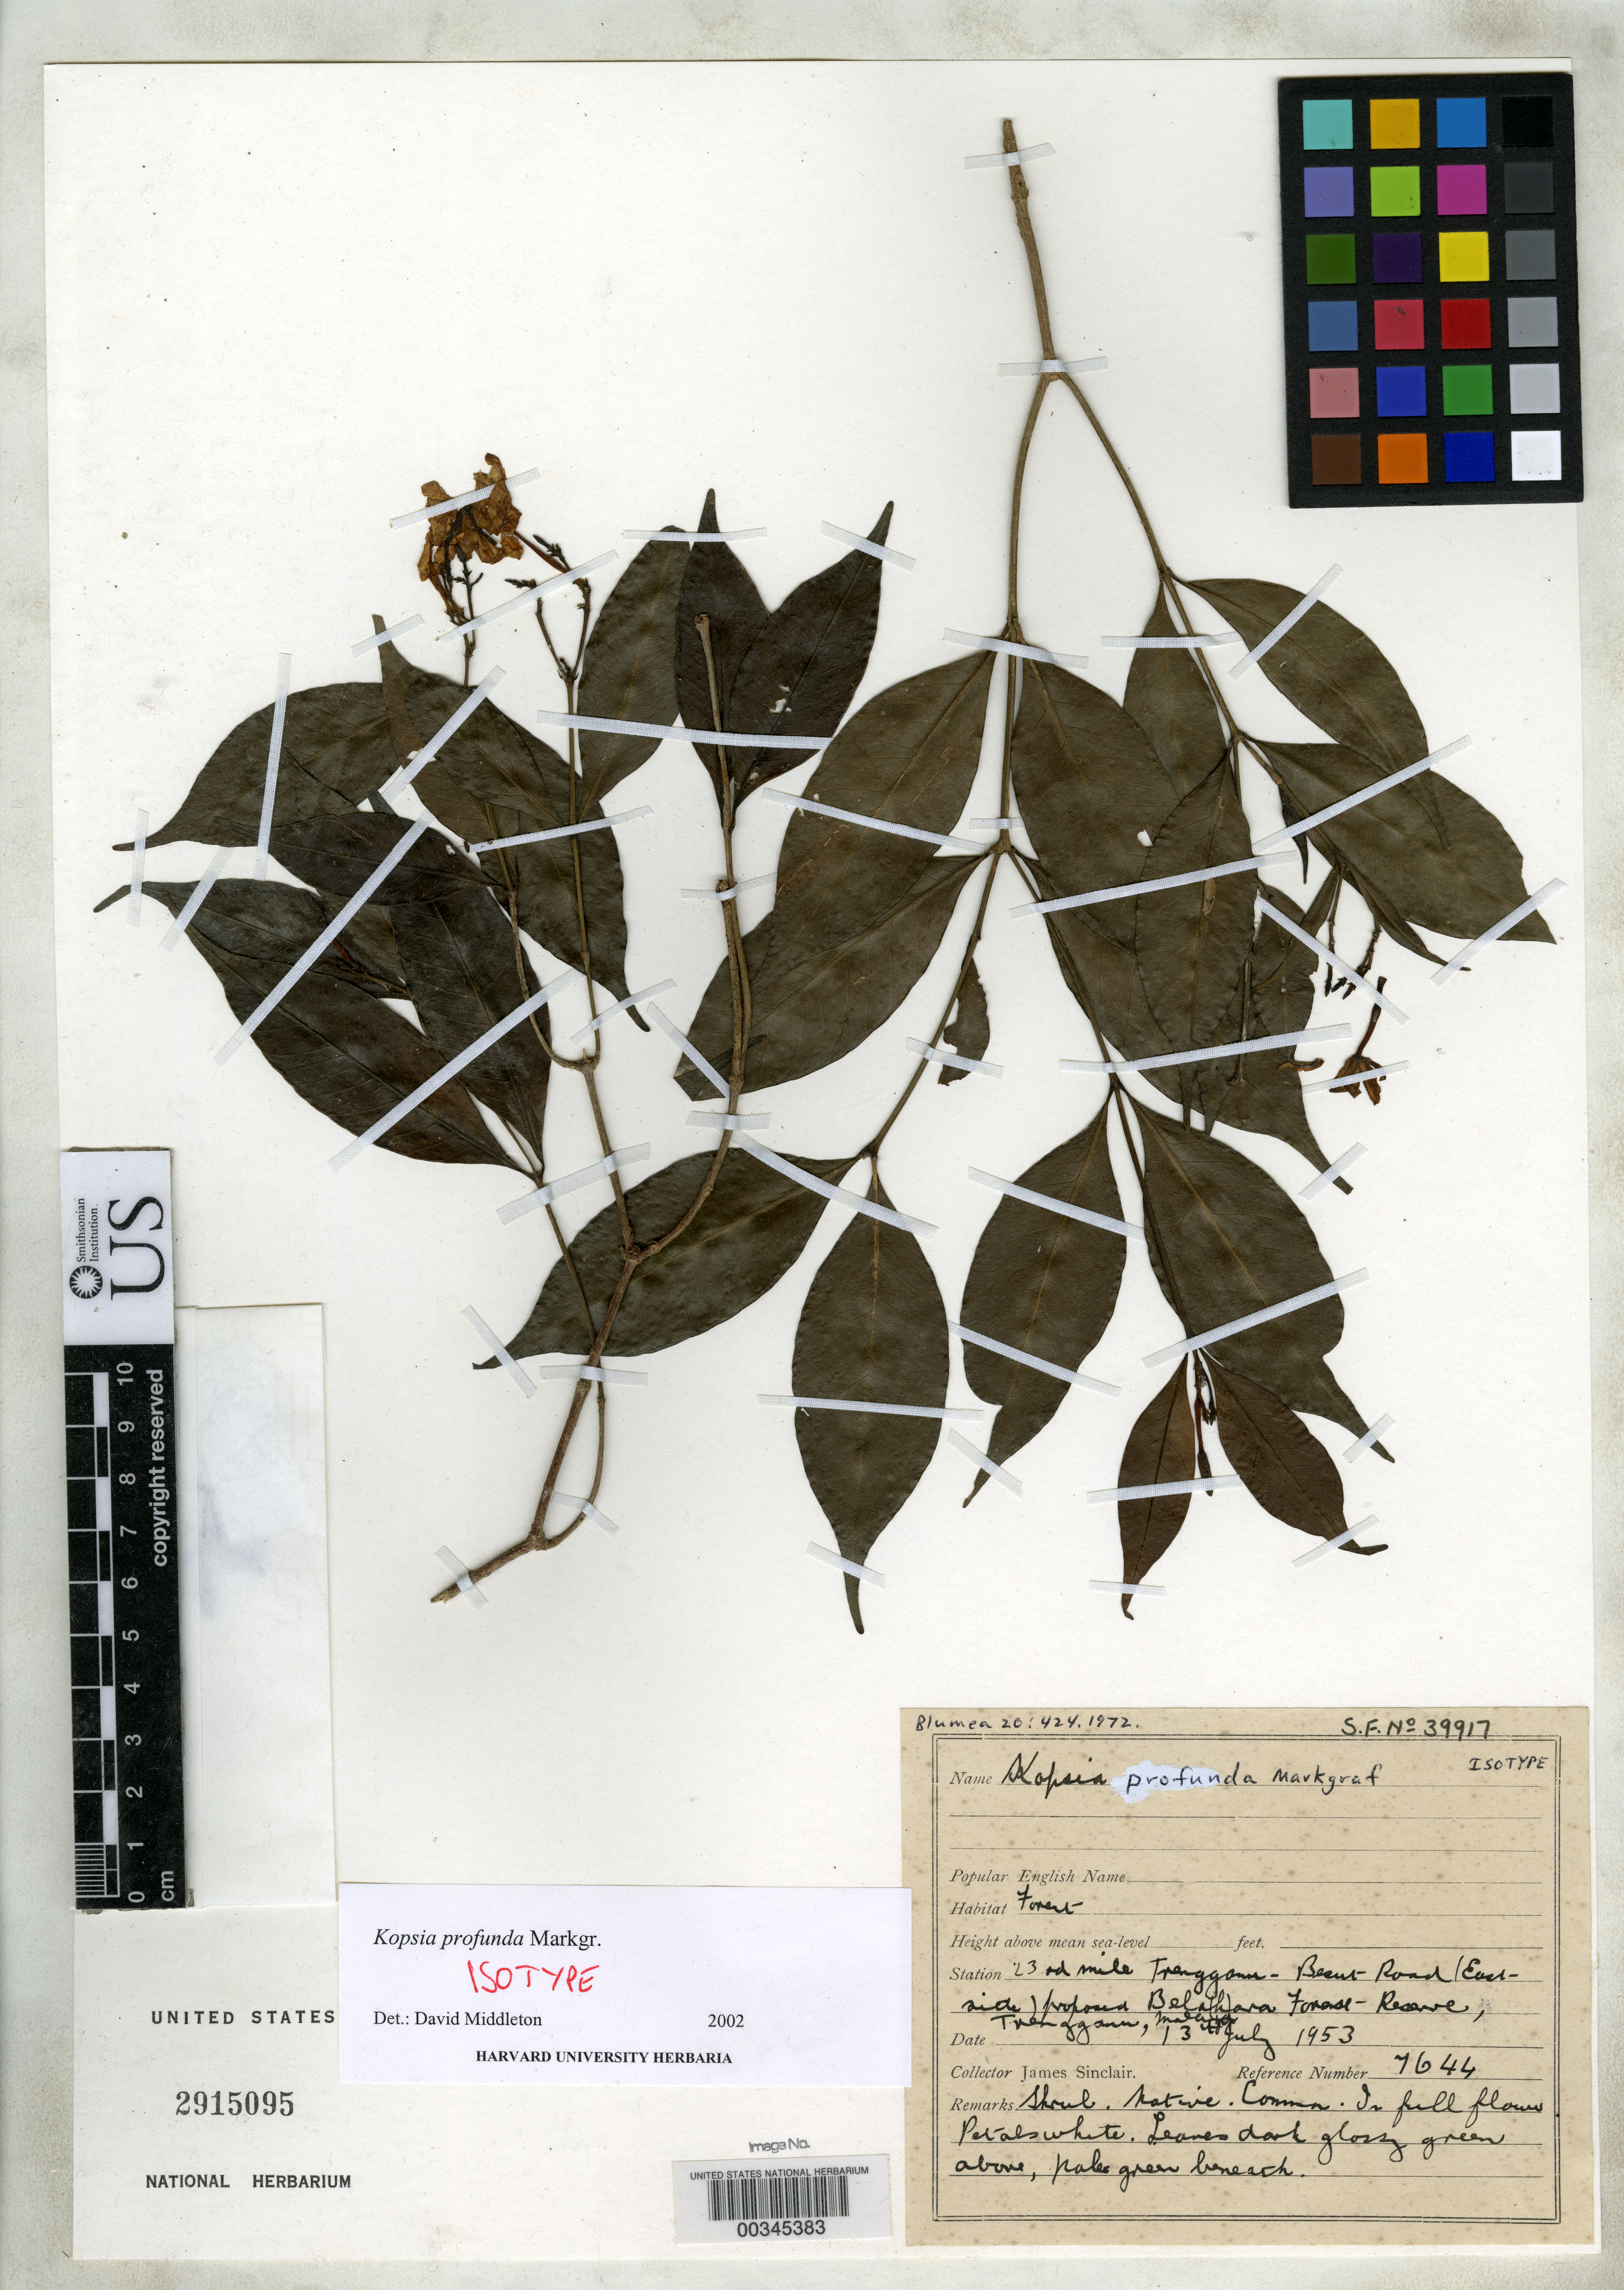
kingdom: Plantae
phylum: Tracheophyta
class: Magnoliopsida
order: Gentianales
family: Apocynaceae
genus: Kopsia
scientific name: Kopsia profunda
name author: Markgr.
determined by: Middleton, D. J.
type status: Isotype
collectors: J. Sinclair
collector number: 39917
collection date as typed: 13 Jul 1953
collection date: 1953-07-13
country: Malaysia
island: Malay Peninsula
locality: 23d mi Trengganu-Besut Road, E side, Belara Forest Reserve.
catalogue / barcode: US 2915095